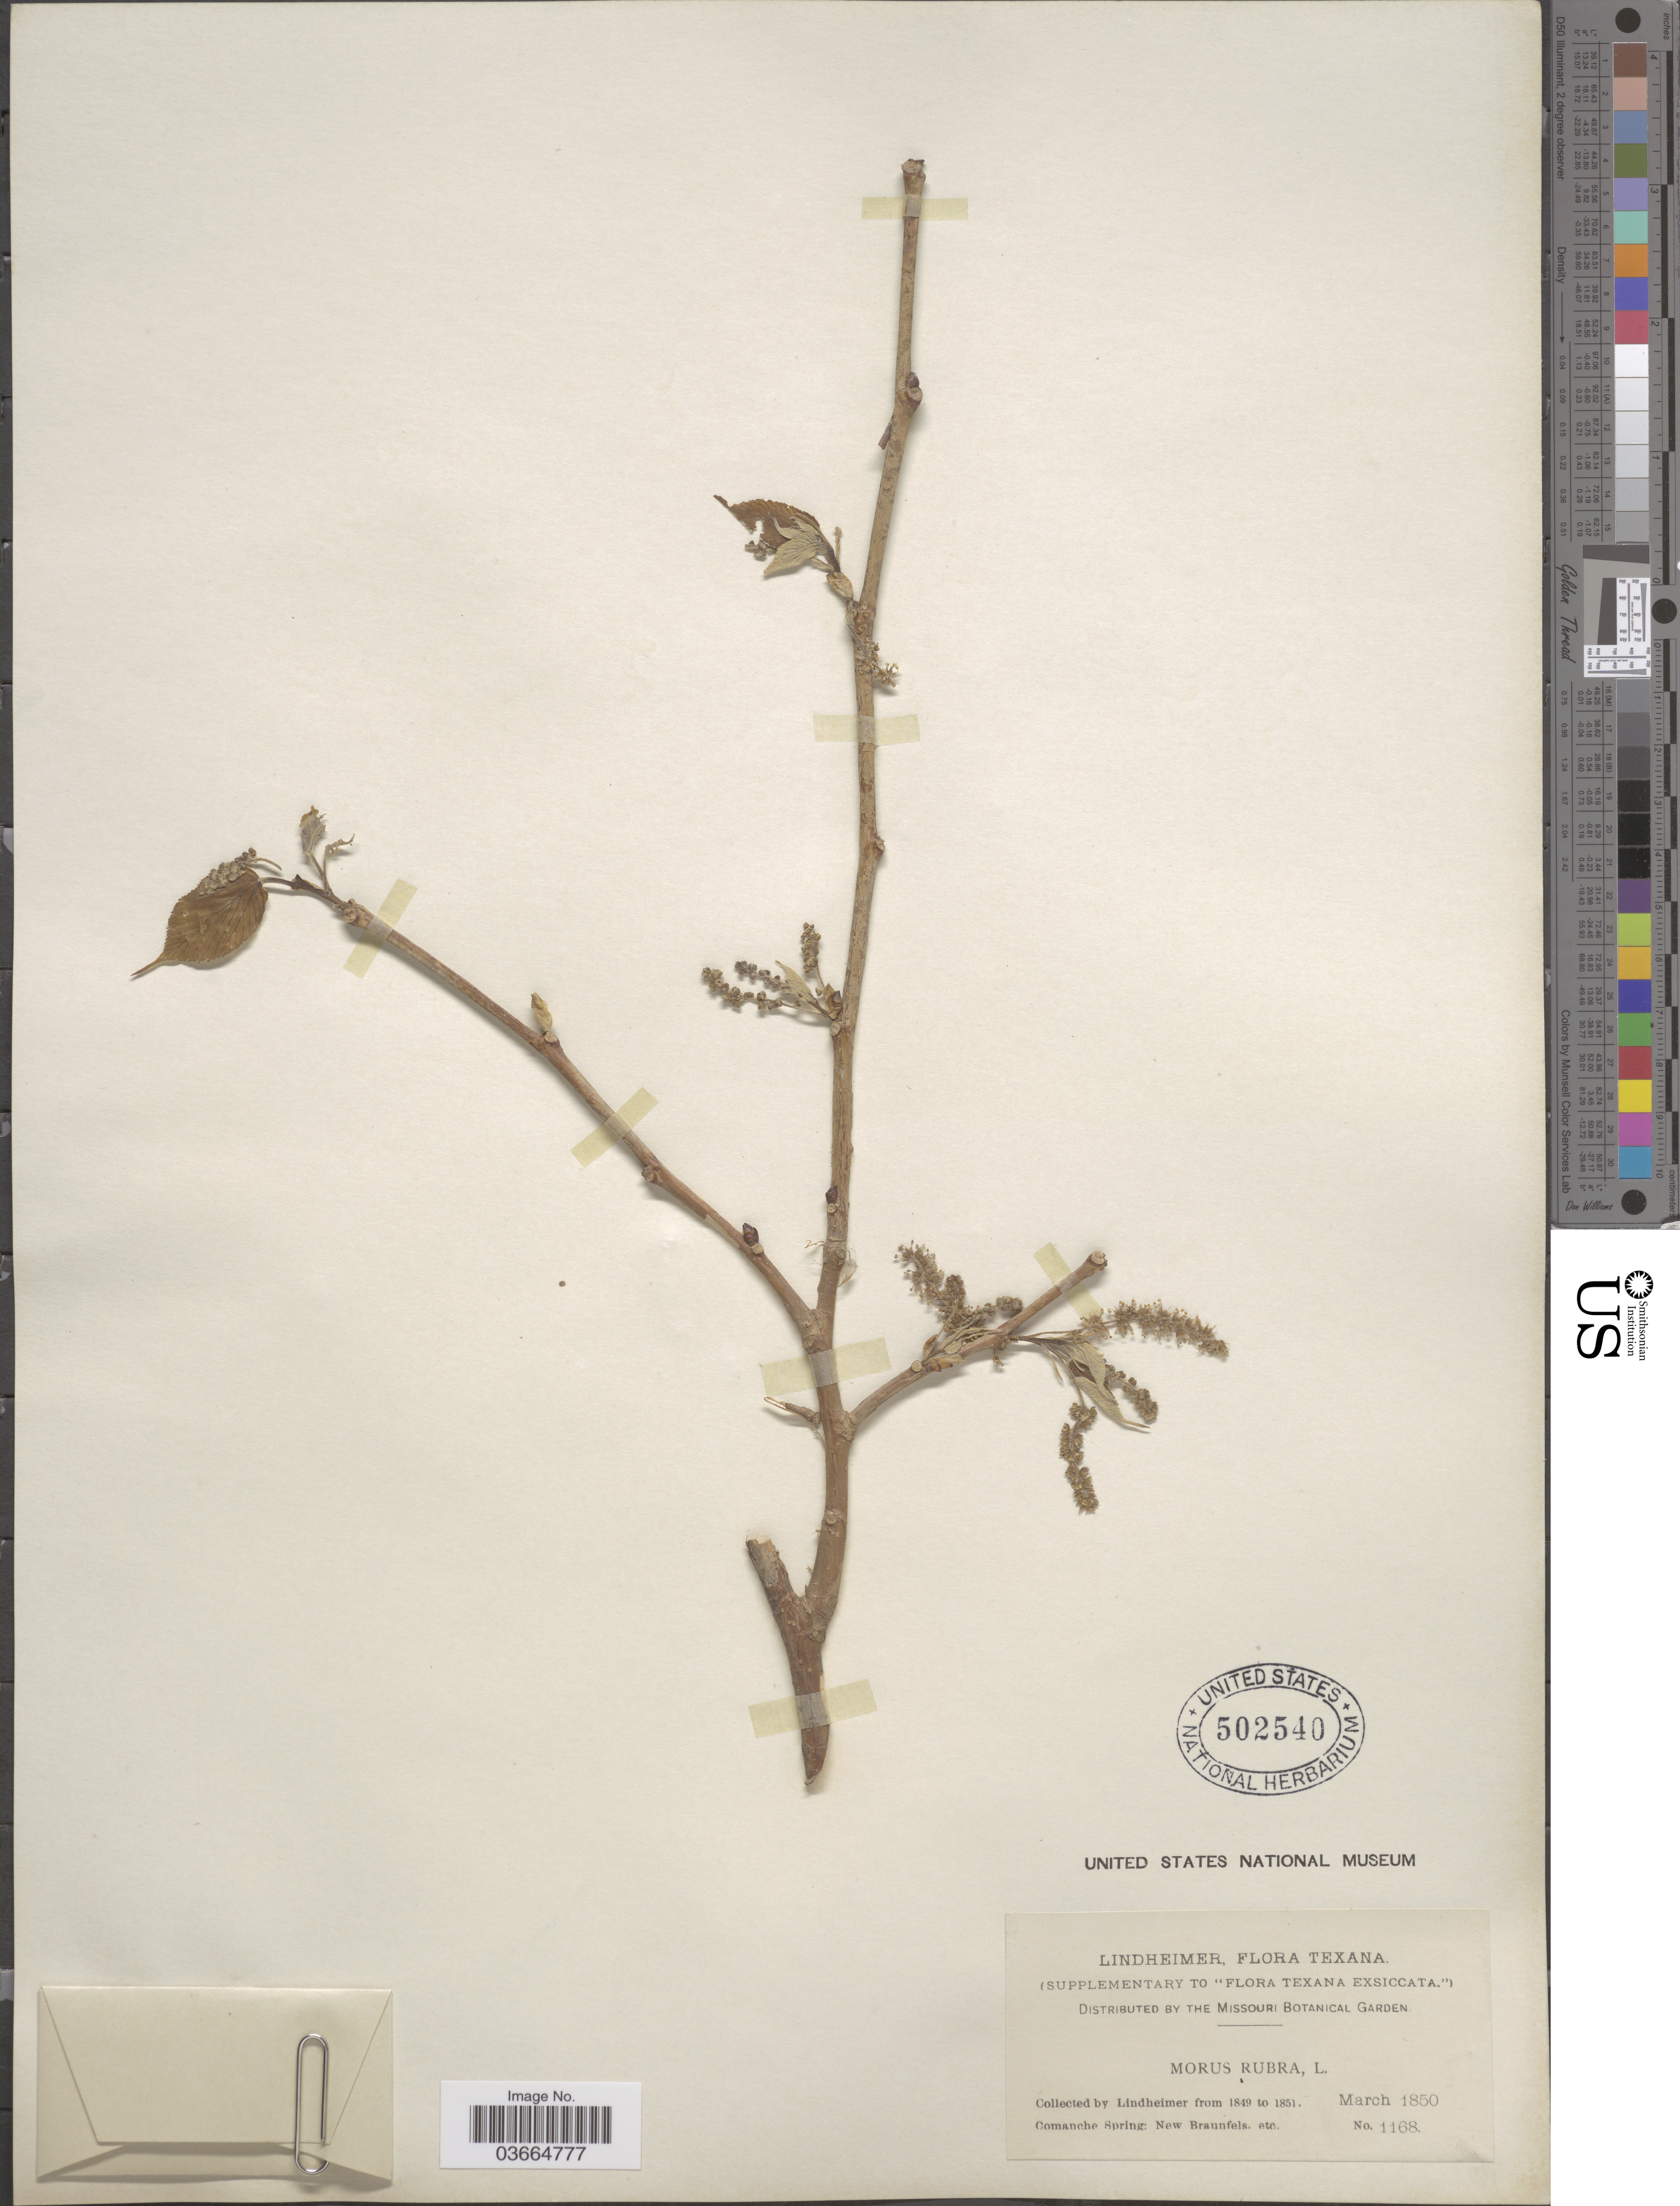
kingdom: Plantae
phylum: Tracheophyta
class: Magnoliopsida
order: Rosales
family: Moraceae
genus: Morus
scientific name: Morus rubra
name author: L.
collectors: -. Lindheimer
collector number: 1168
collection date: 1850-03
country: United States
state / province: Texas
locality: Texana. Comanche Spring: New Braunfels. etc.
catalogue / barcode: US 502540